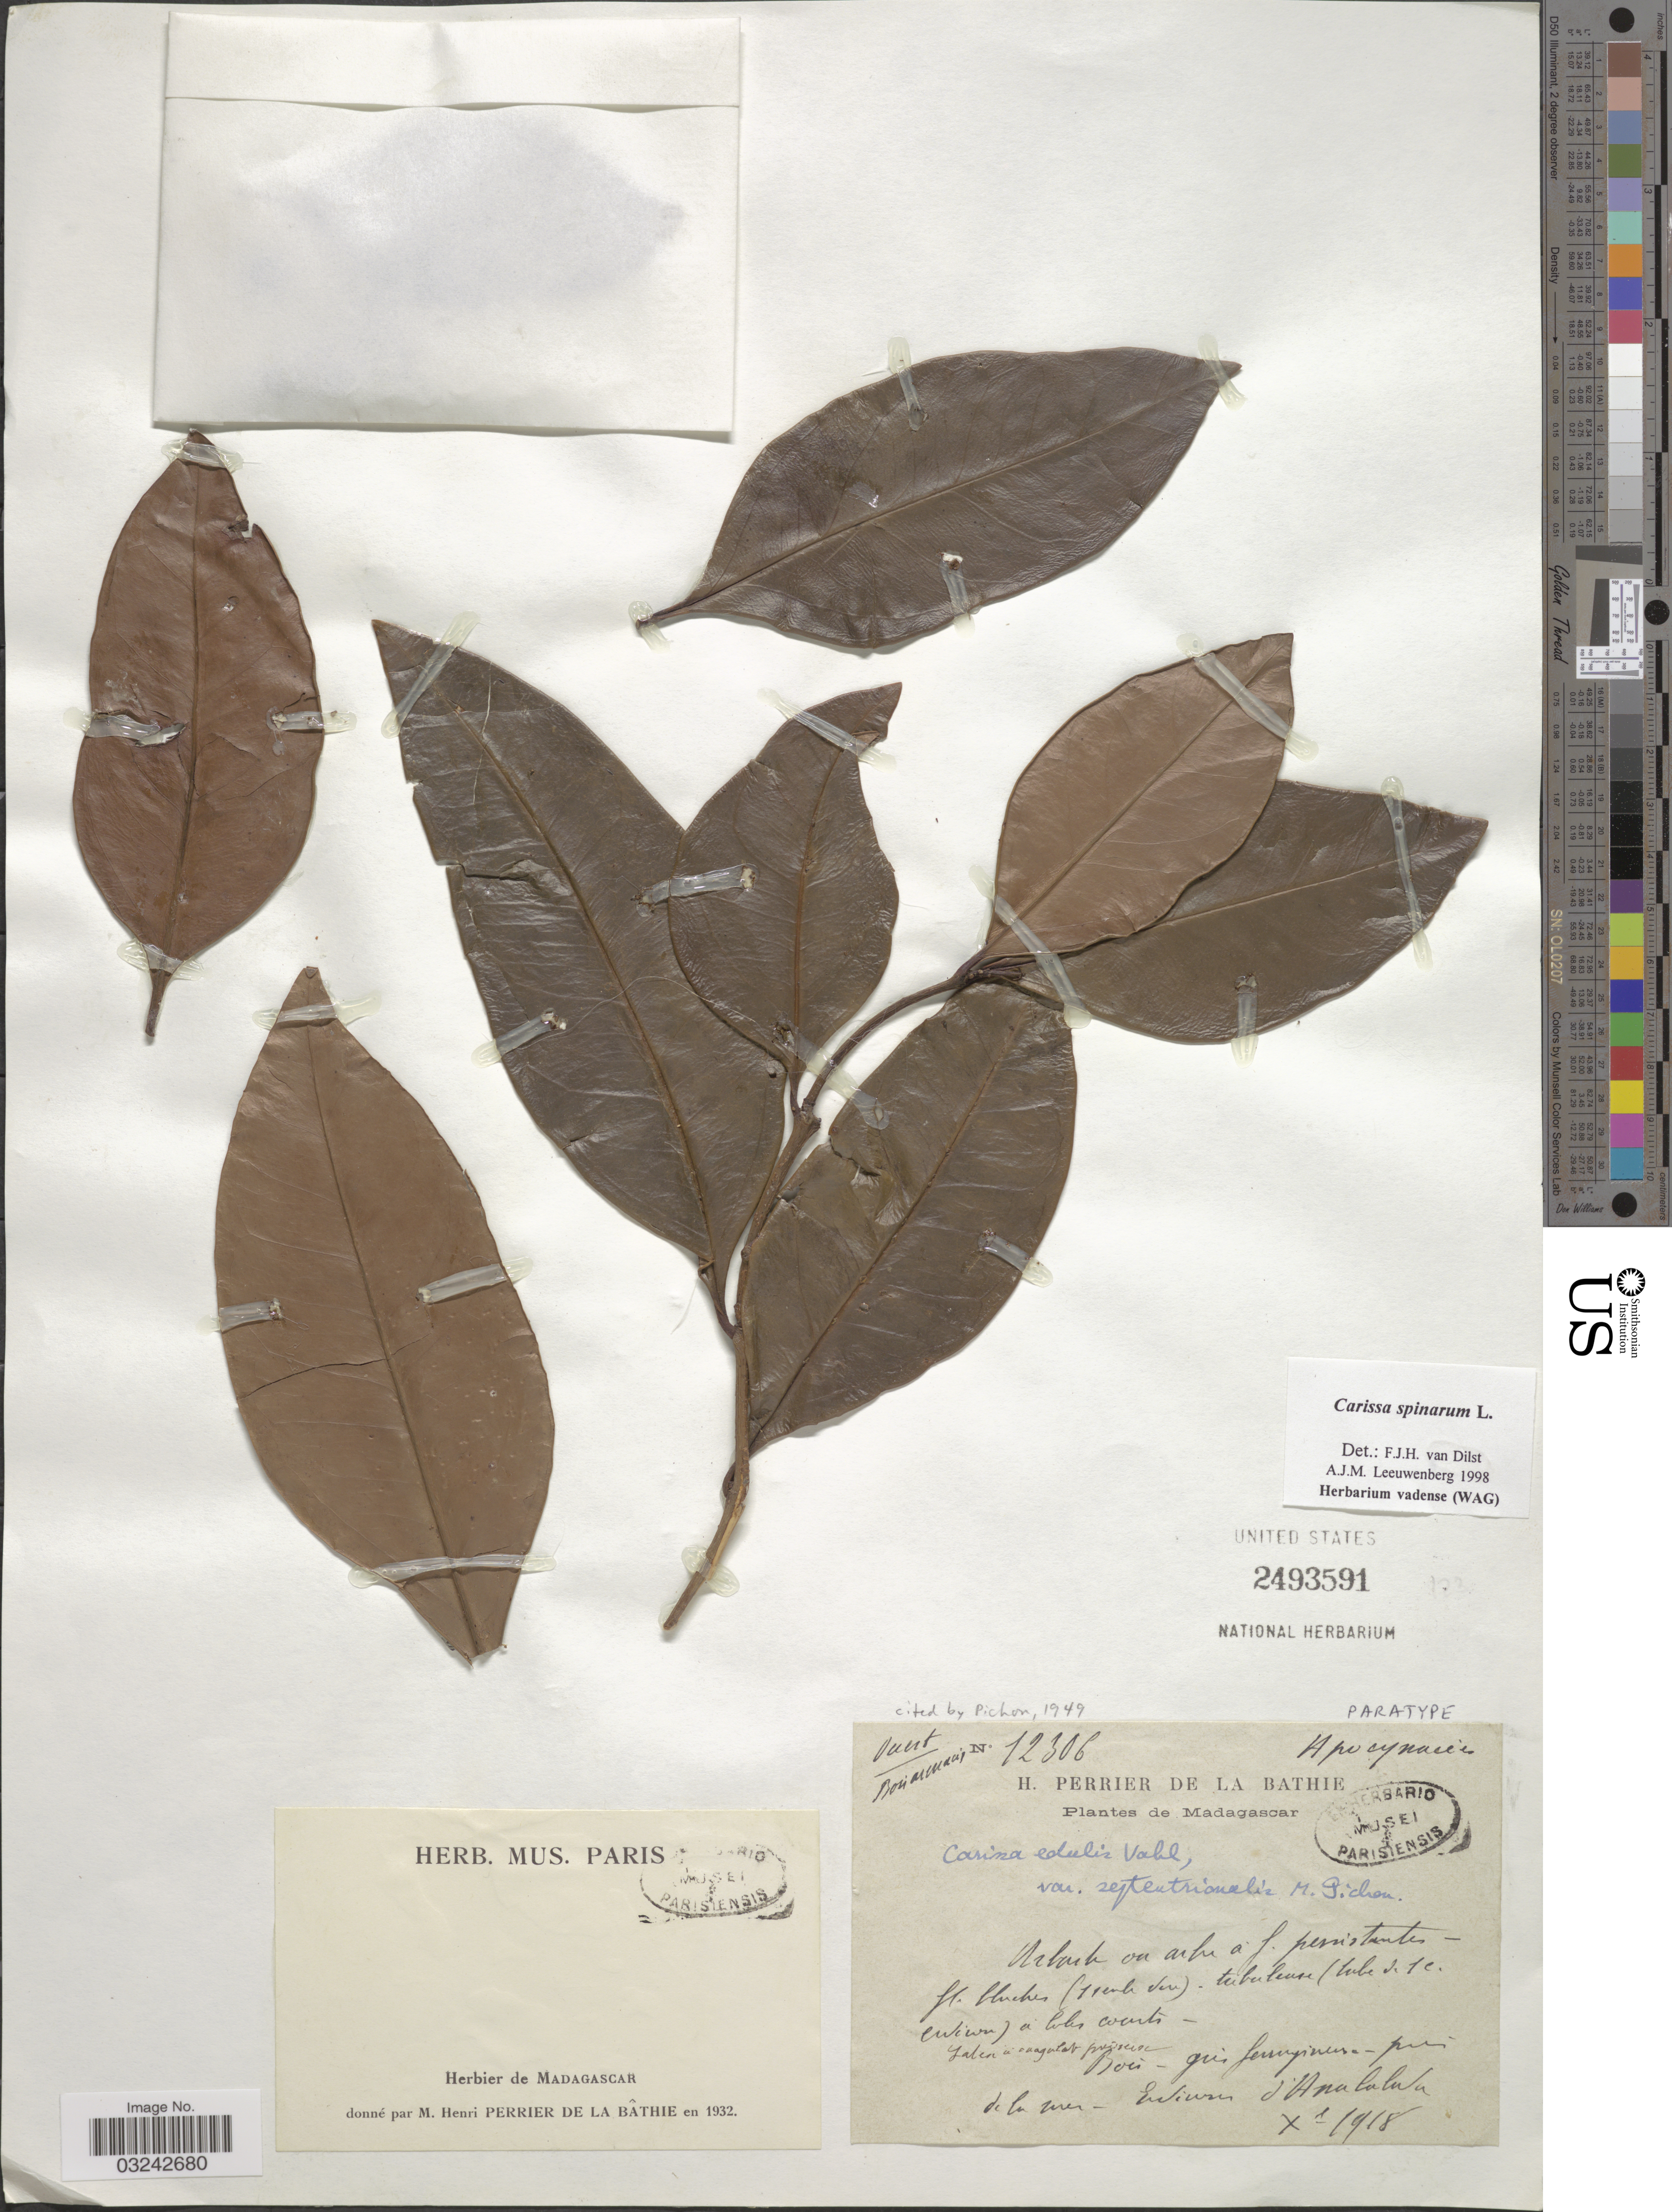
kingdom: Plantae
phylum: Tracheophyta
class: Magnoliopsida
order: Gentianales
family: Apocynaceae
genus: Carissa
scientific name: Carissa spinarum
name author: L.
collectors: H. Perrier de la Bâthie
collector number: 12306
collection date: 1918-10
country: Madagascar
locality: Bois - prés Fe[illegible text] - prés de la [illegible text] - Environs d'Analalava.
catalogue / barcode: US 2493591